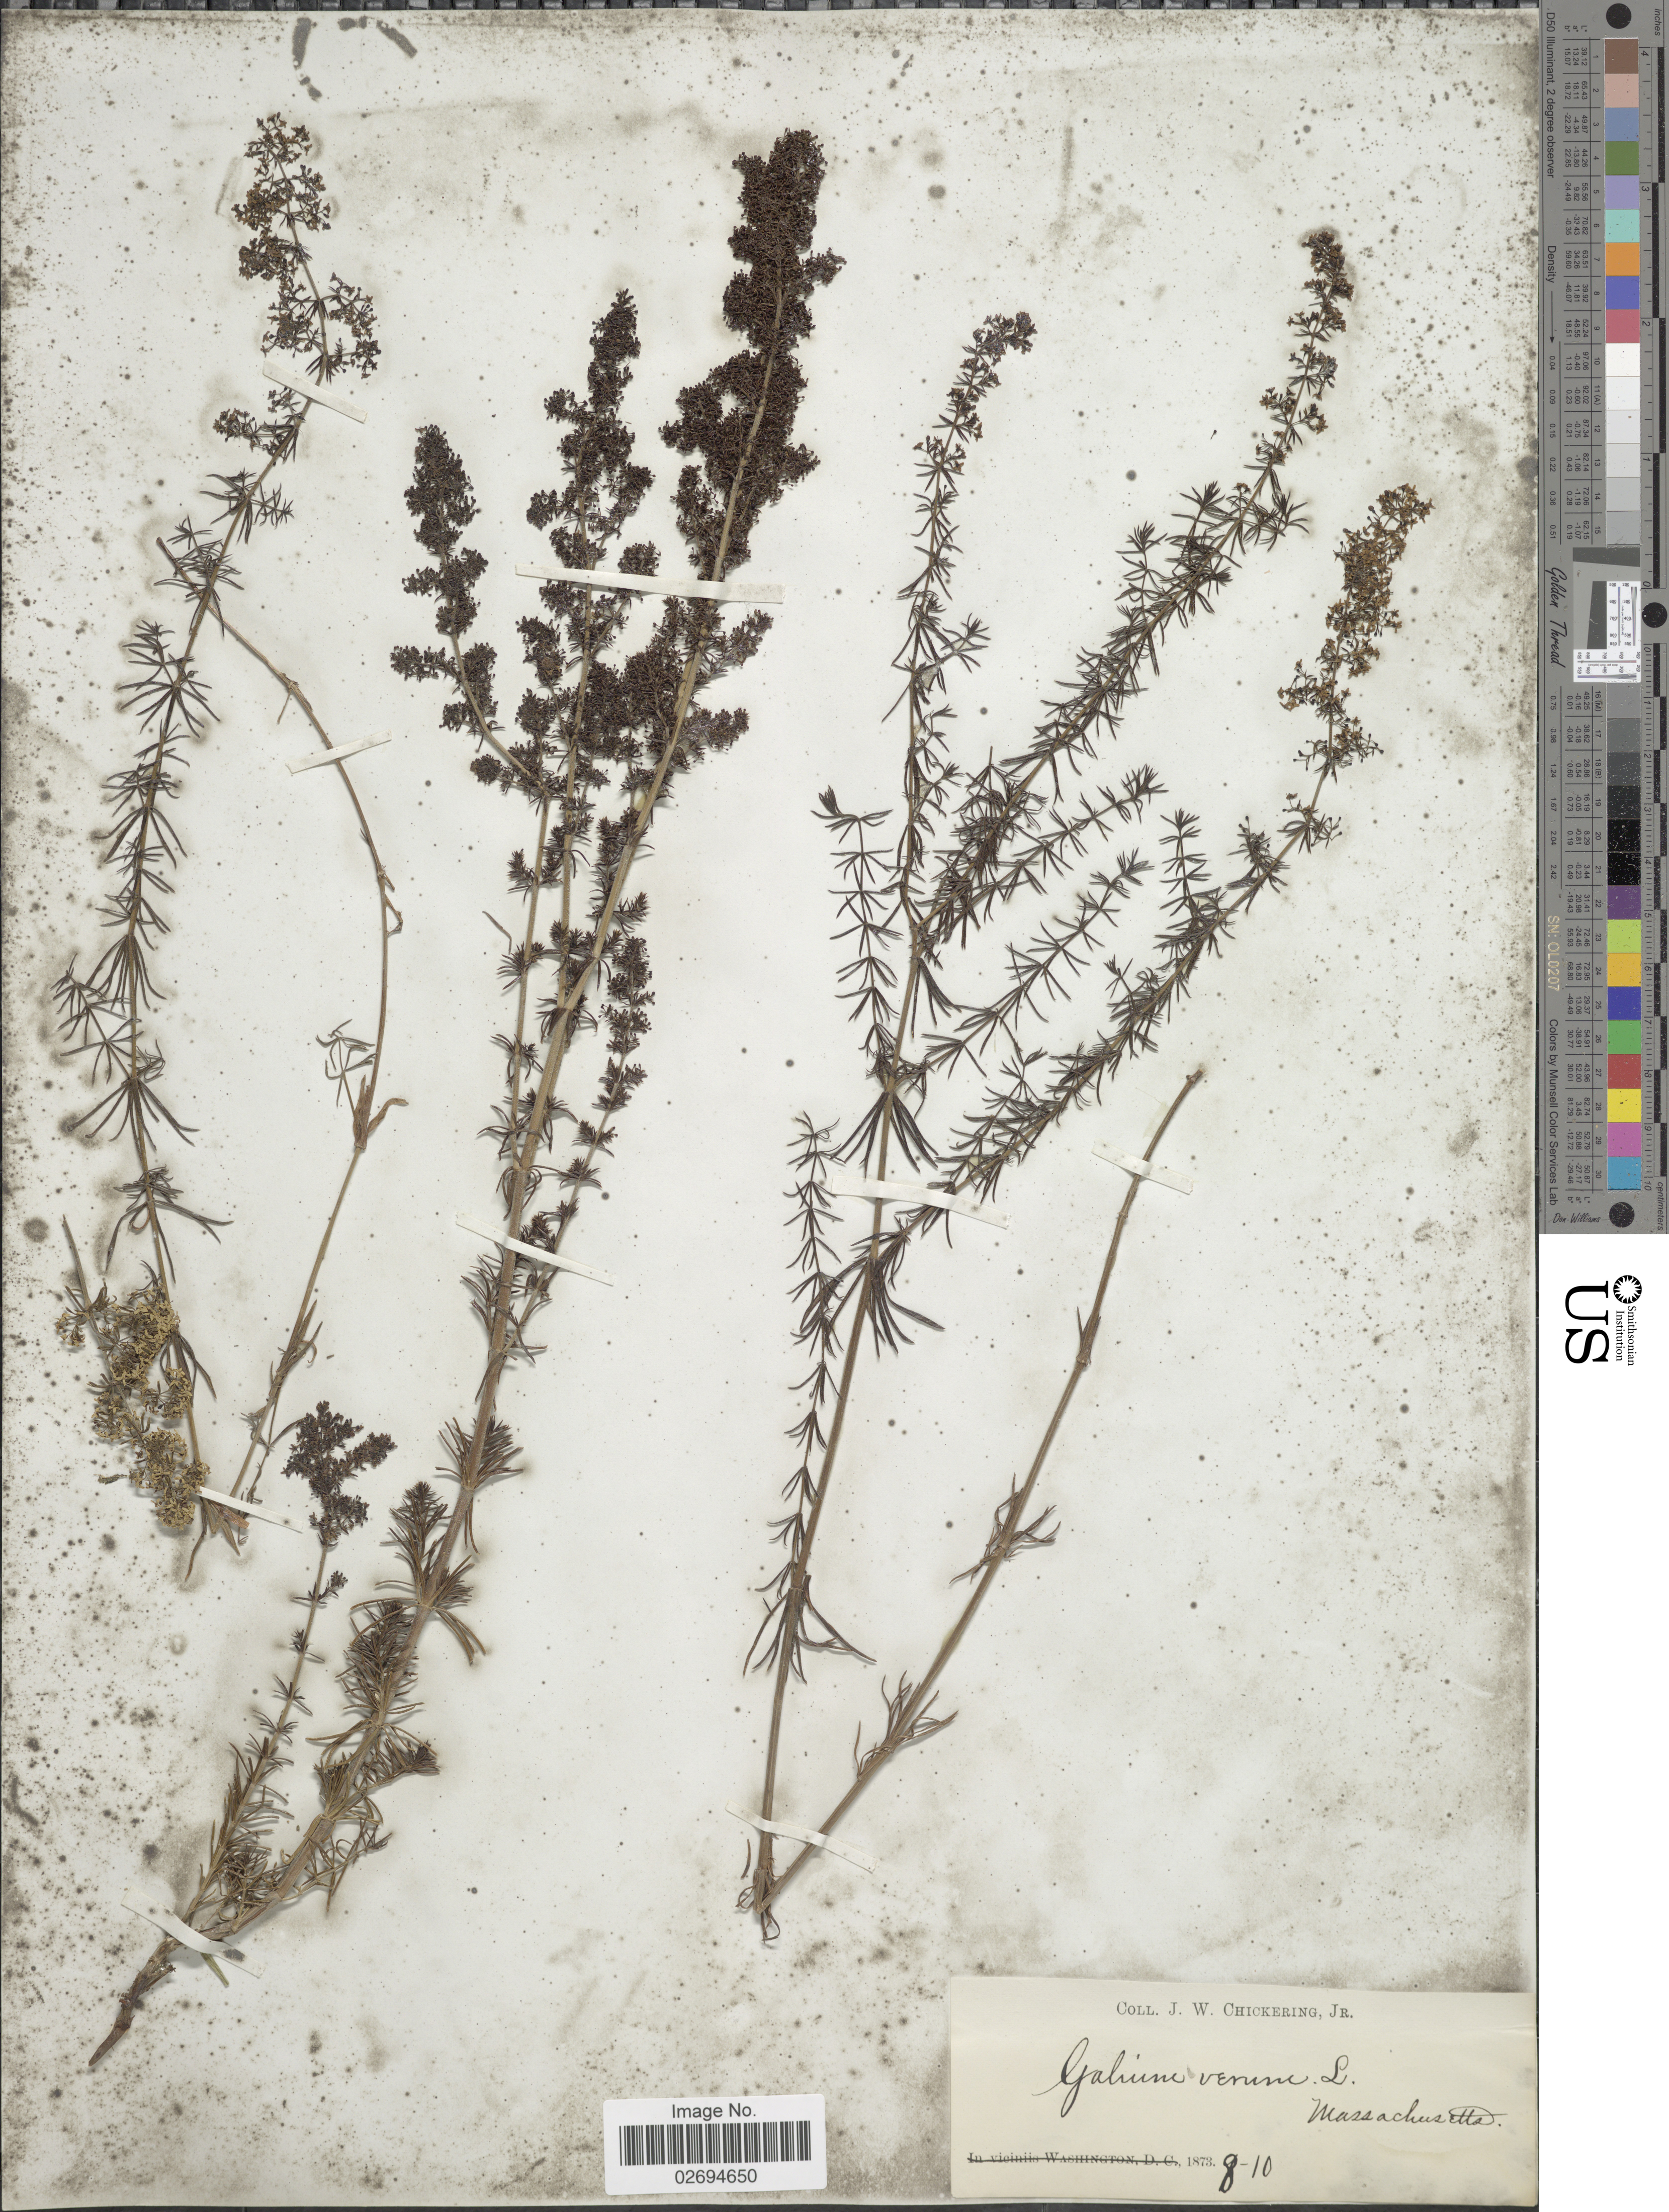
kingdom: Plantae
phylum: Tracheophyta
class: Magnoliopsida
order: Gentianales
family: Rubiaceae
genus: Galium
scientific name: Galium verum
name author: L.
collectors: J. W. Chickering Jr.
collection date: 1873-08-10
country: United States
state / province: Massachusetts